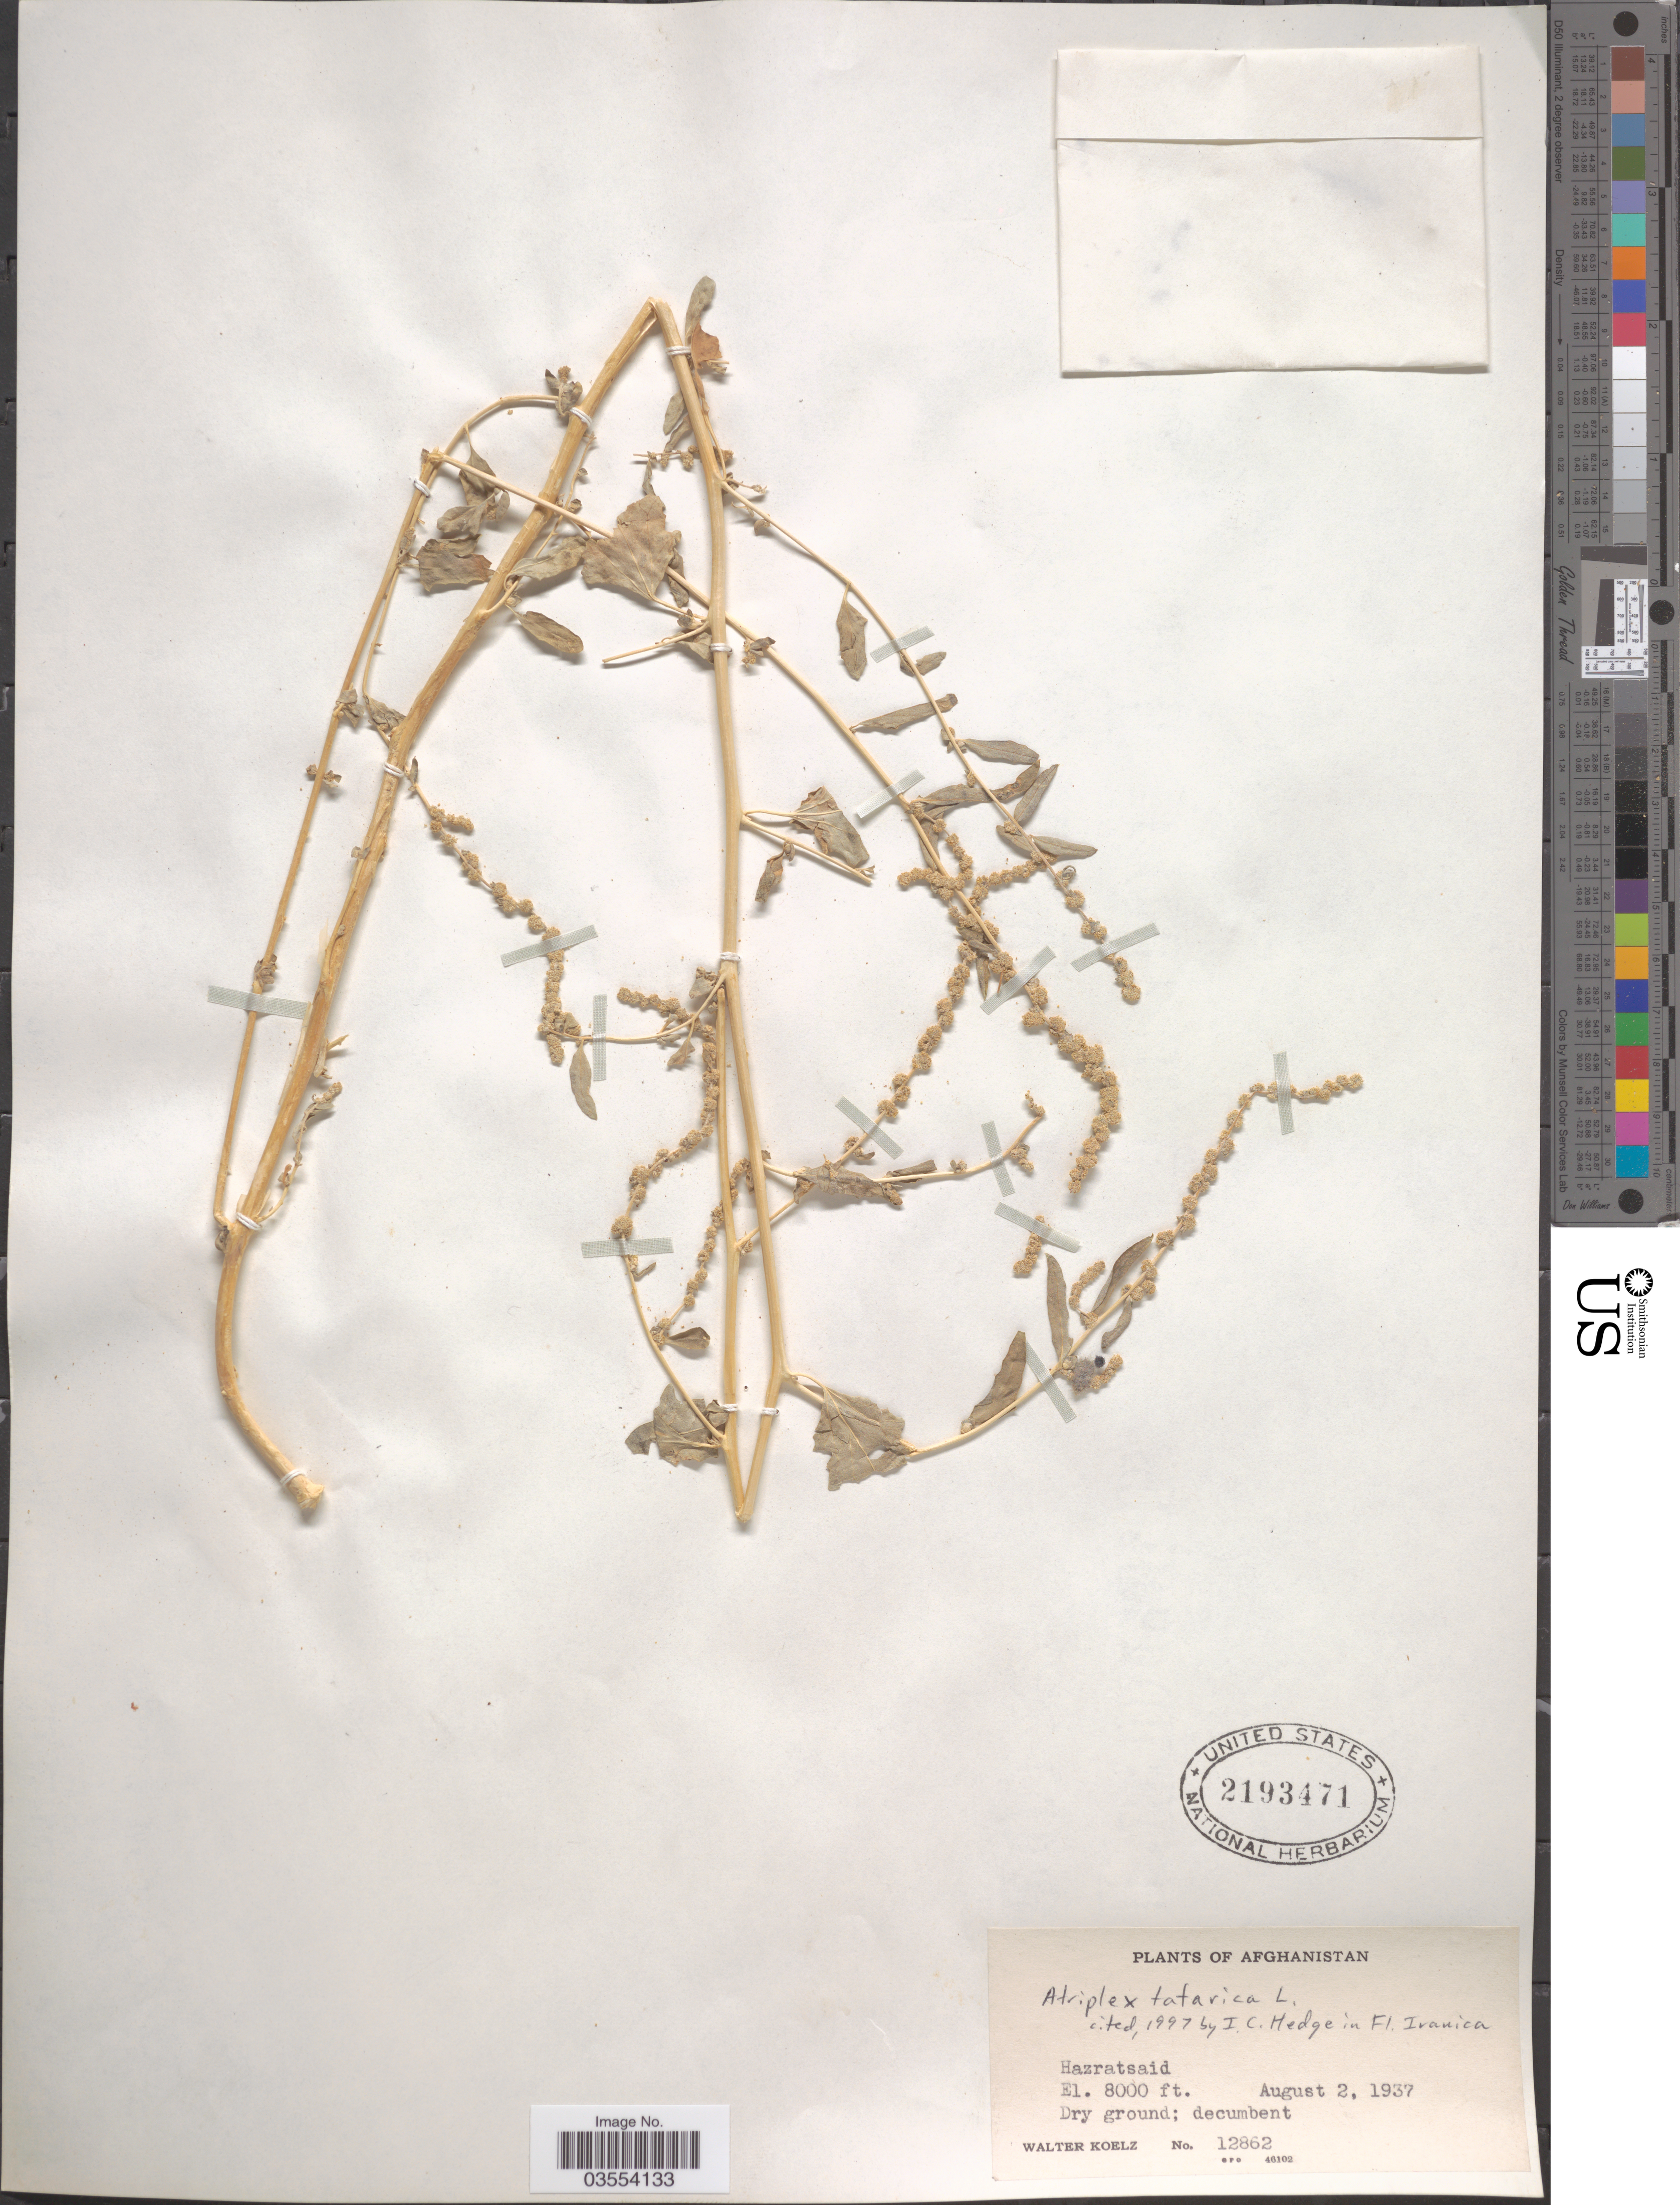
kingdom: Plantae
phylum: Tracheophyta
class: Magnoliopsida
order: Caryophyllales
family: Amaranthaceae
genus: Atriplex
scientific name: Atriplex tatarica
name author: L.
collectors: W. N. Koelz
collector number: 12862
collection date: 1937-08-02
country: Afghanistan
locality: Hazratsaid.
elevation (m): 2438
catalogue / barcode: US 2193471